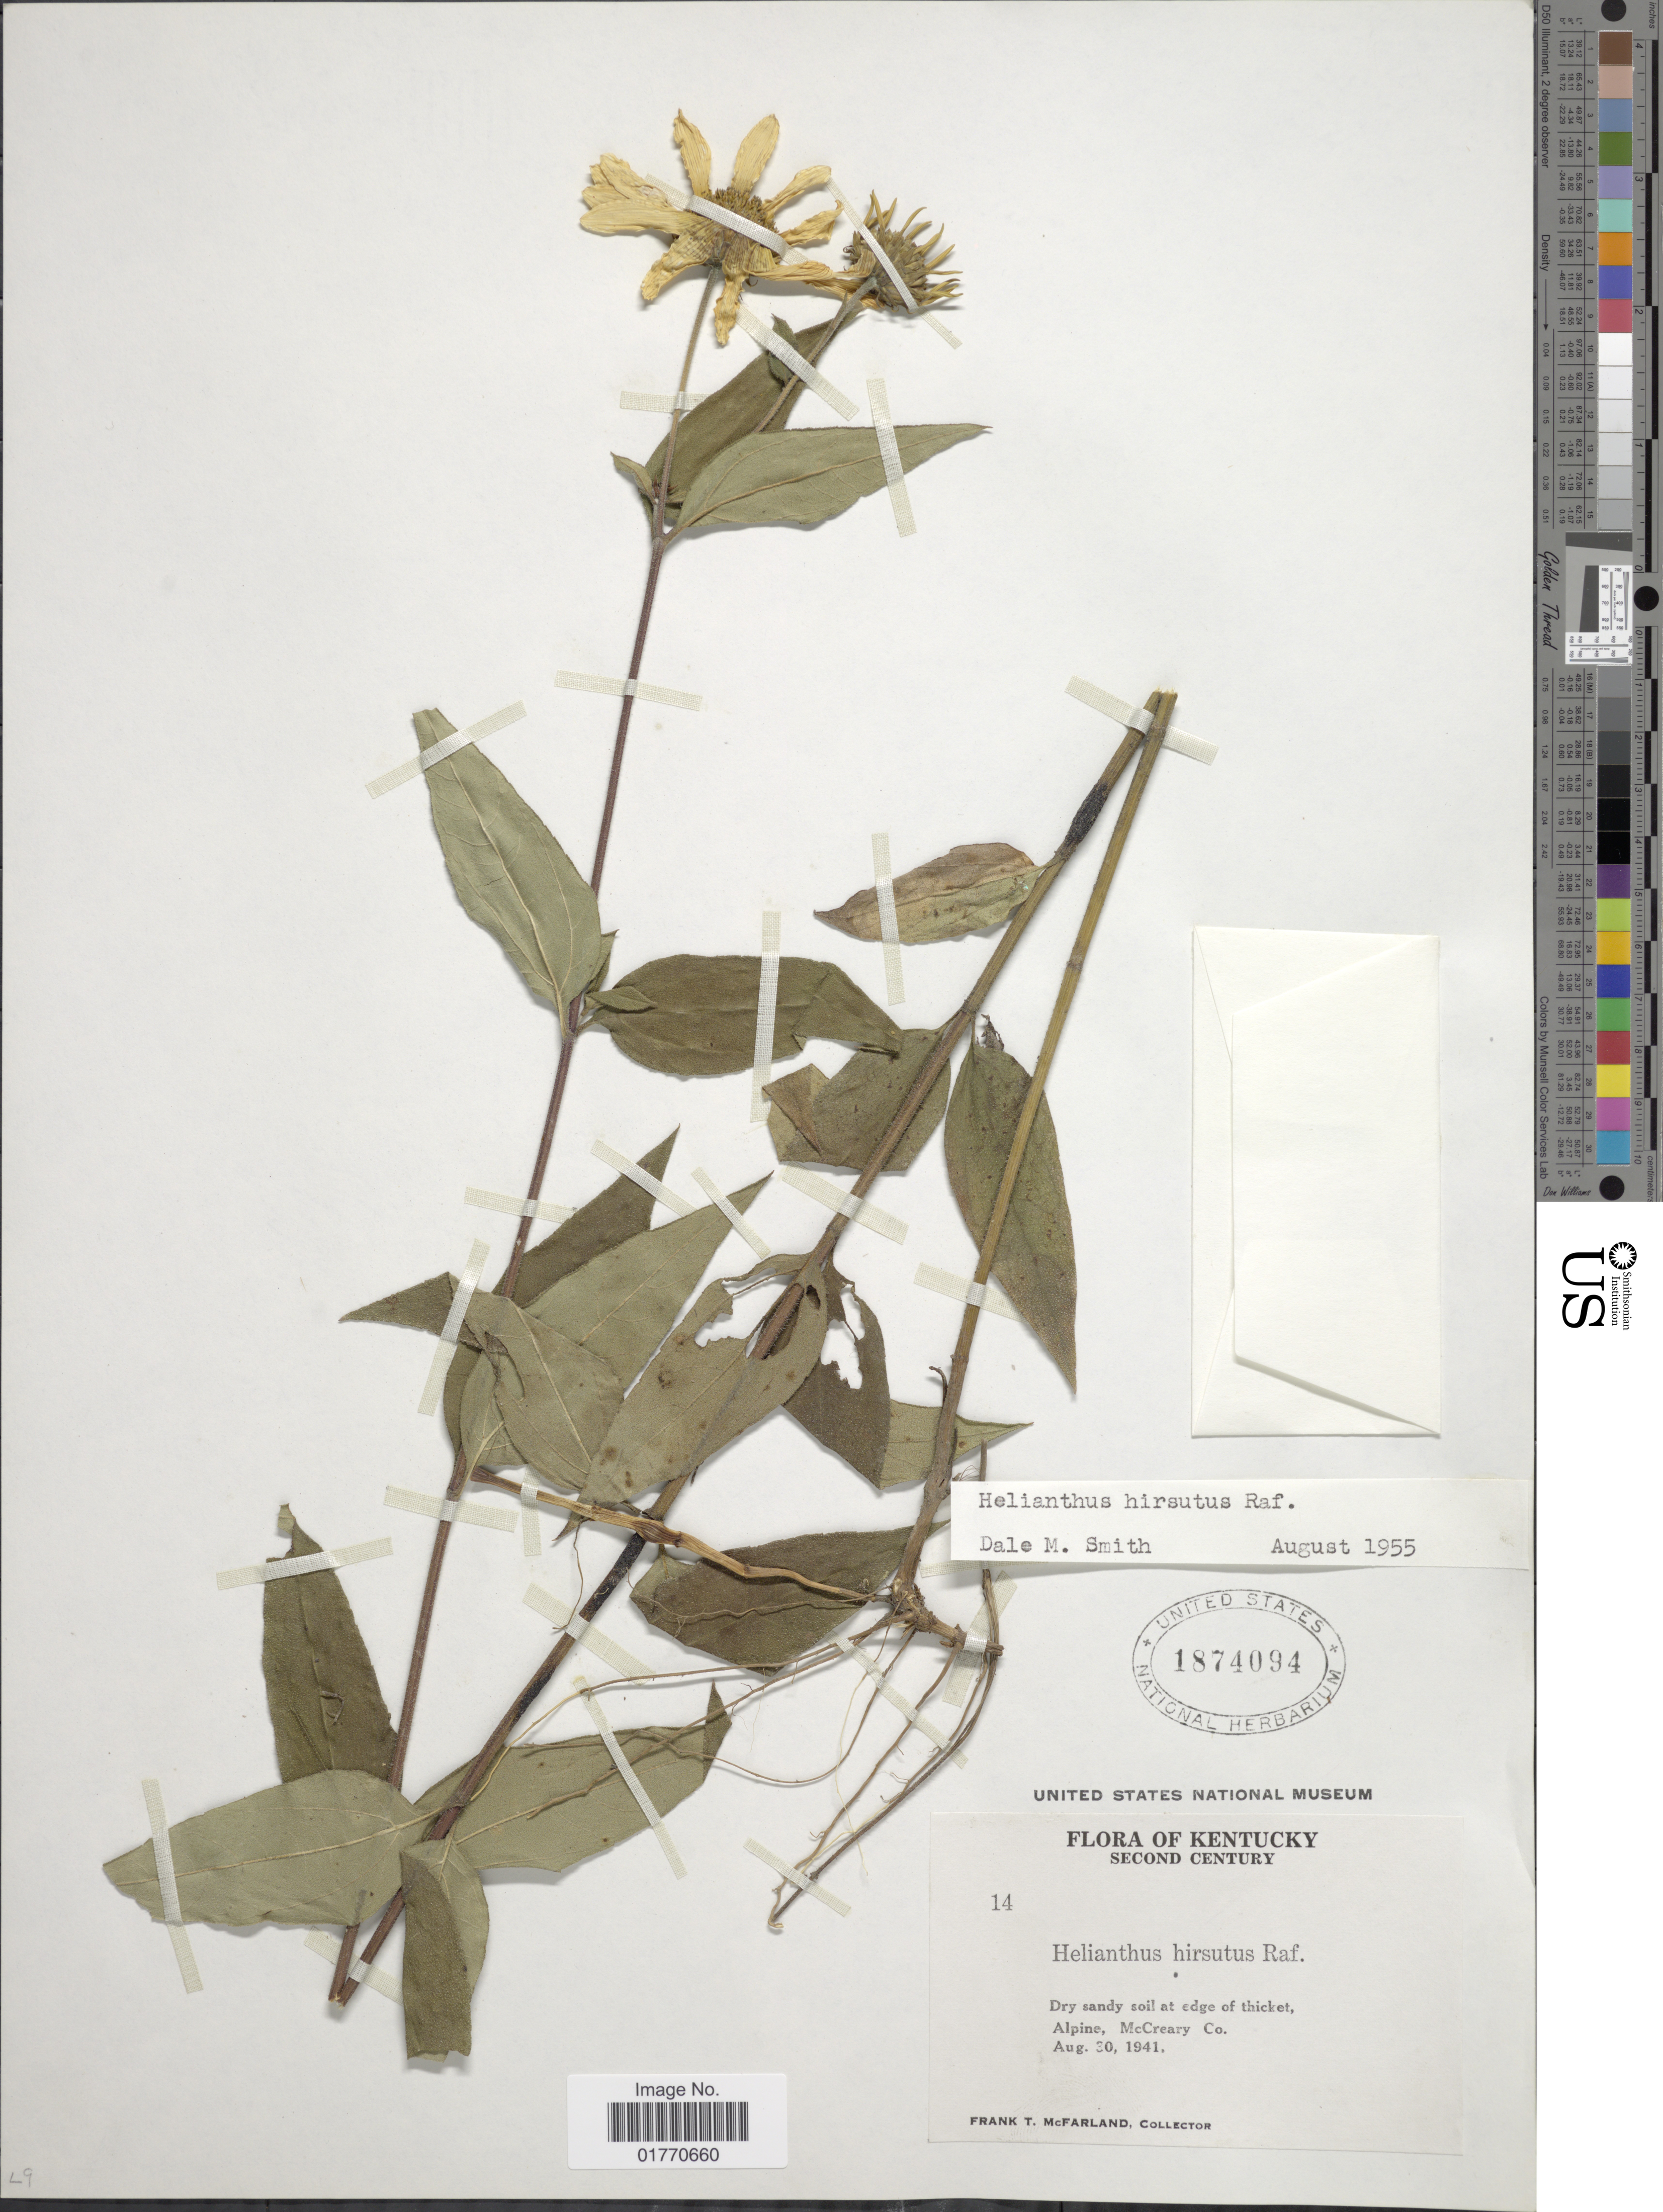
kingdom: Plantae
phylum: Tracheophyta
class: Magnoliopsida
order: Asterales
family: Asteraceae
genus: Helianthus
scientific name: Helianthus hirsutus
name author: Raf.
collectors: F. McFarland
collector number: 14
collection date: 1941-08-30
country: United States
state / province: Kentucky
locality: Second Century, dry sand soil at edge of thicket, Alpine, McCreary Co.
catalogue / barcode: US 1874094